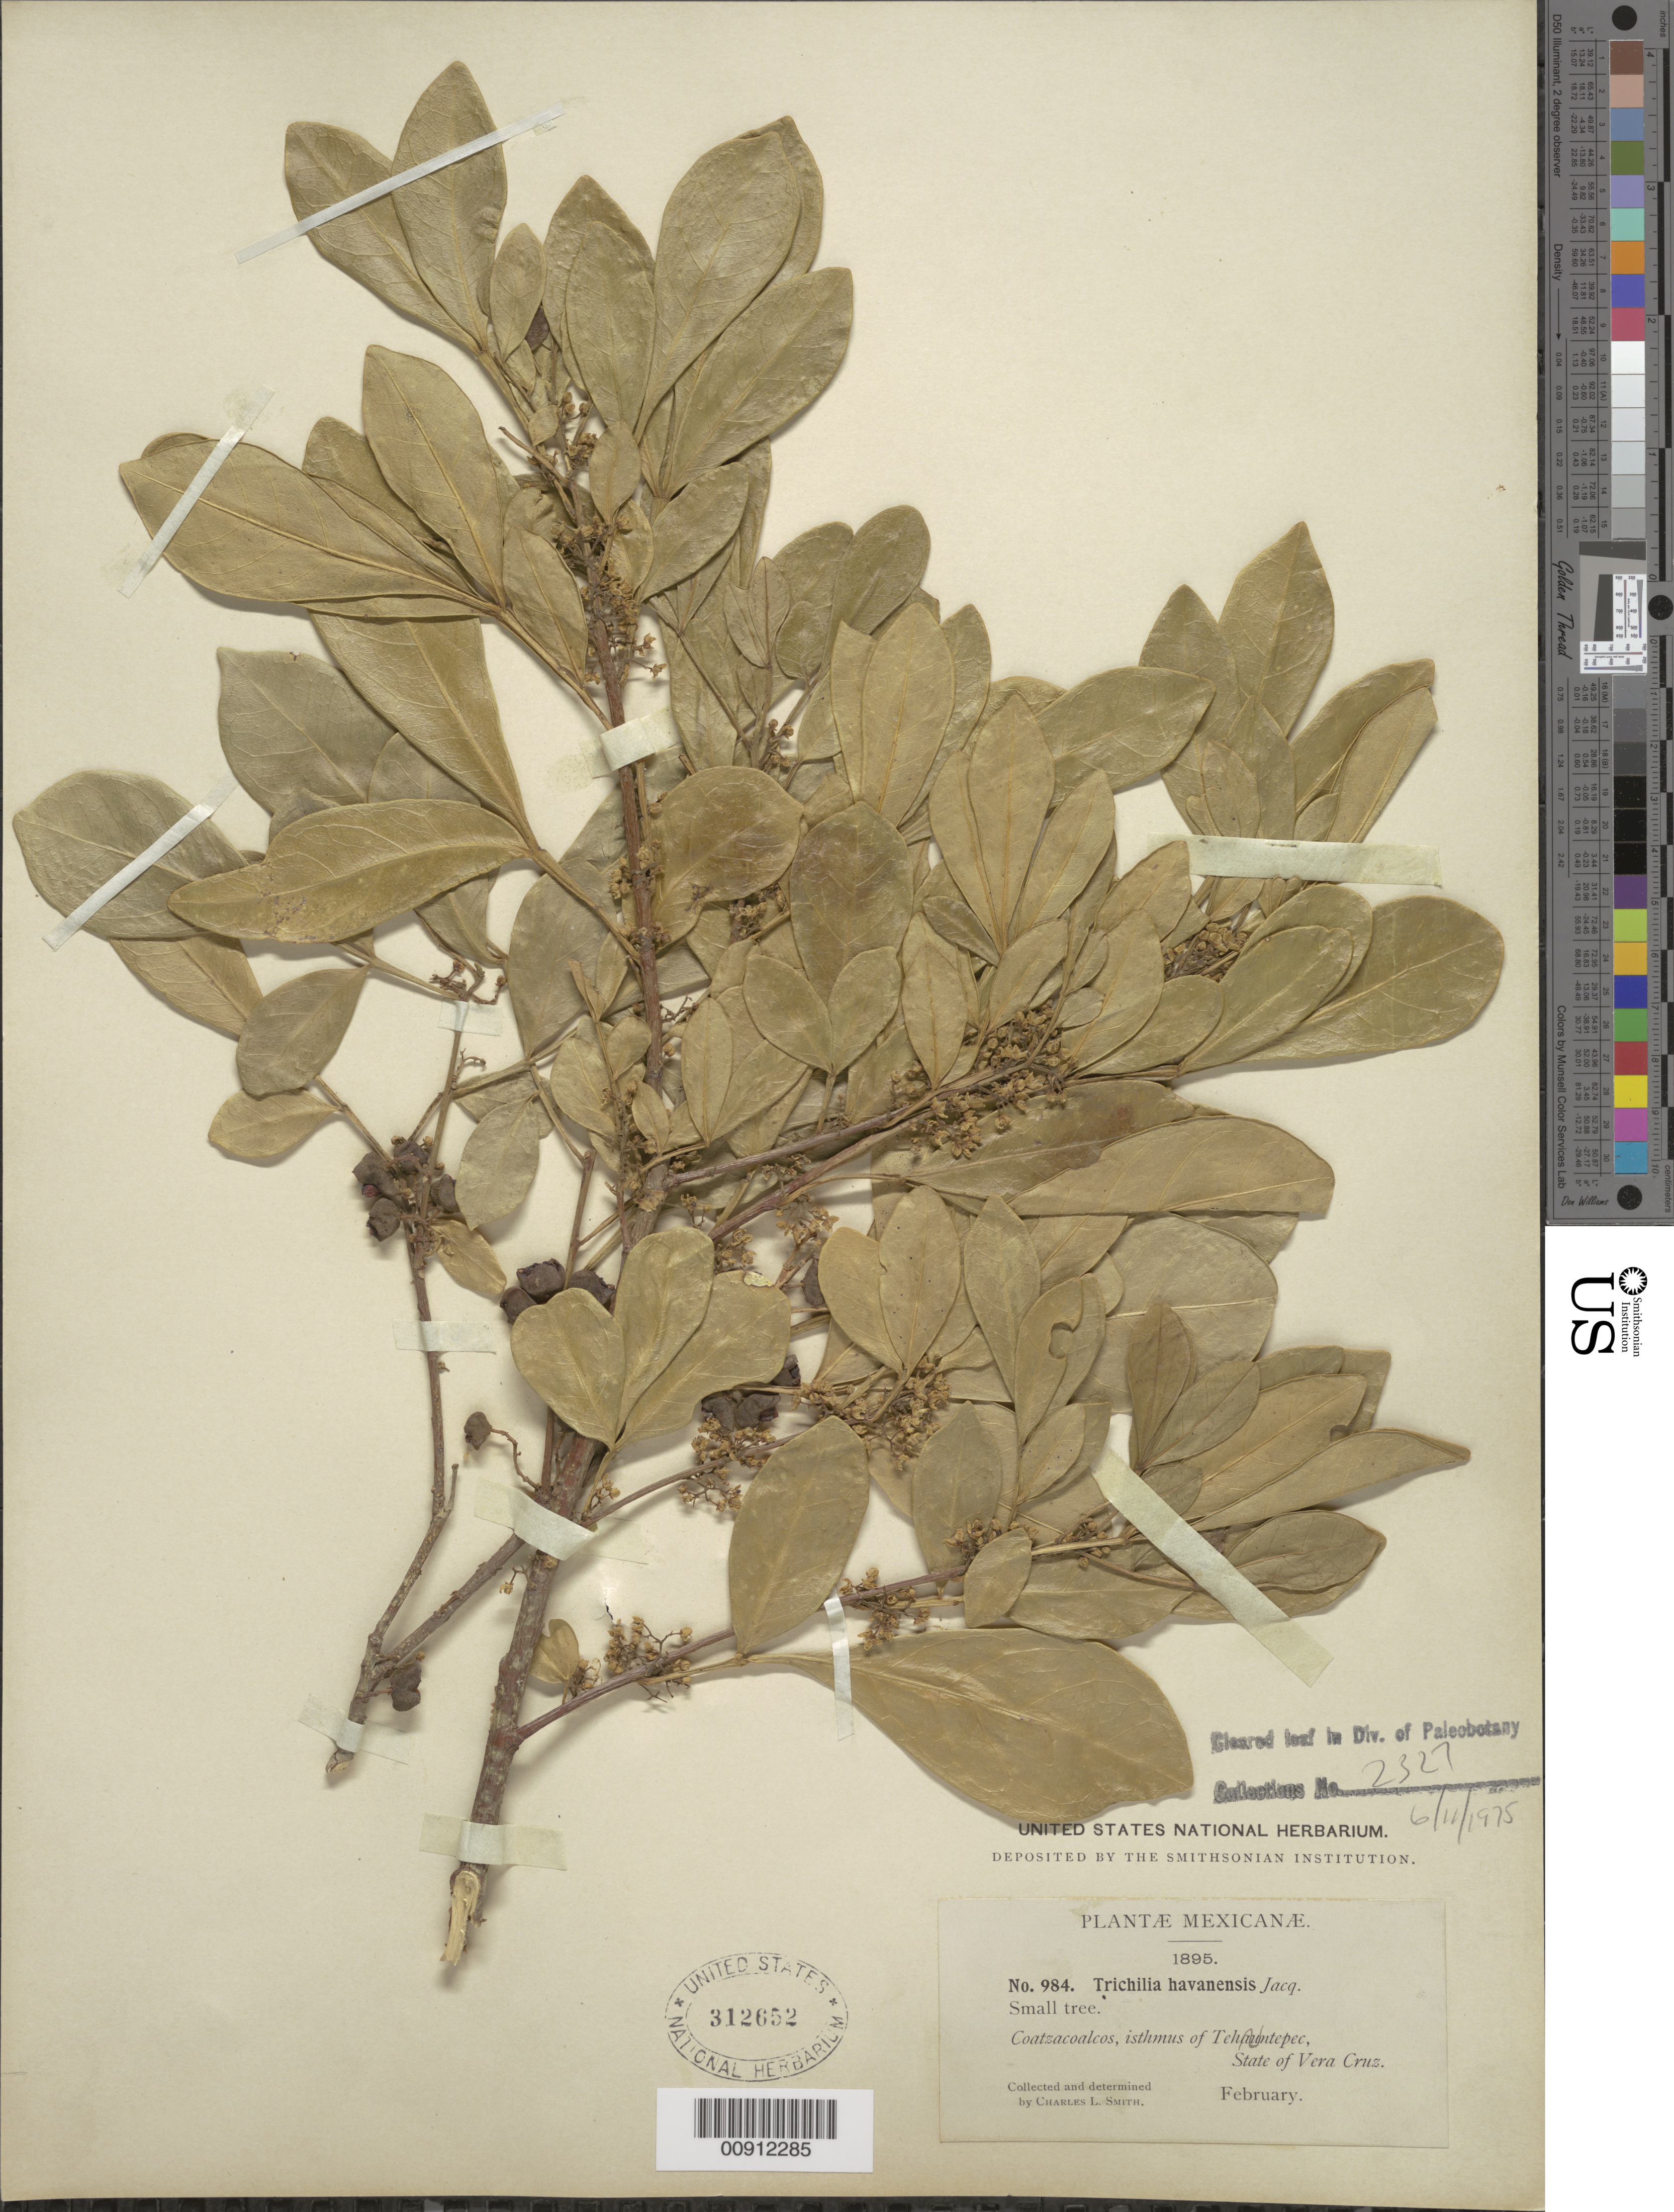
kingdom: Plantae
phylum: Tracheophyta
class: Magnoliopsida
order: Sapindales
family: Meliaceae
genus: Trichilia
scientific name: Trichilia havanensis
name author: Jacq.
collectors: C. L. Smith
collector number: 984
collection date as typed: Feb 1895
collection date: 1895-02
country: Mexico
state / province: Veracruz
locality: Coatzacoalcos, isthmus of tehuantepec, State of Veracruz.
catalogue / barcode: US 312652